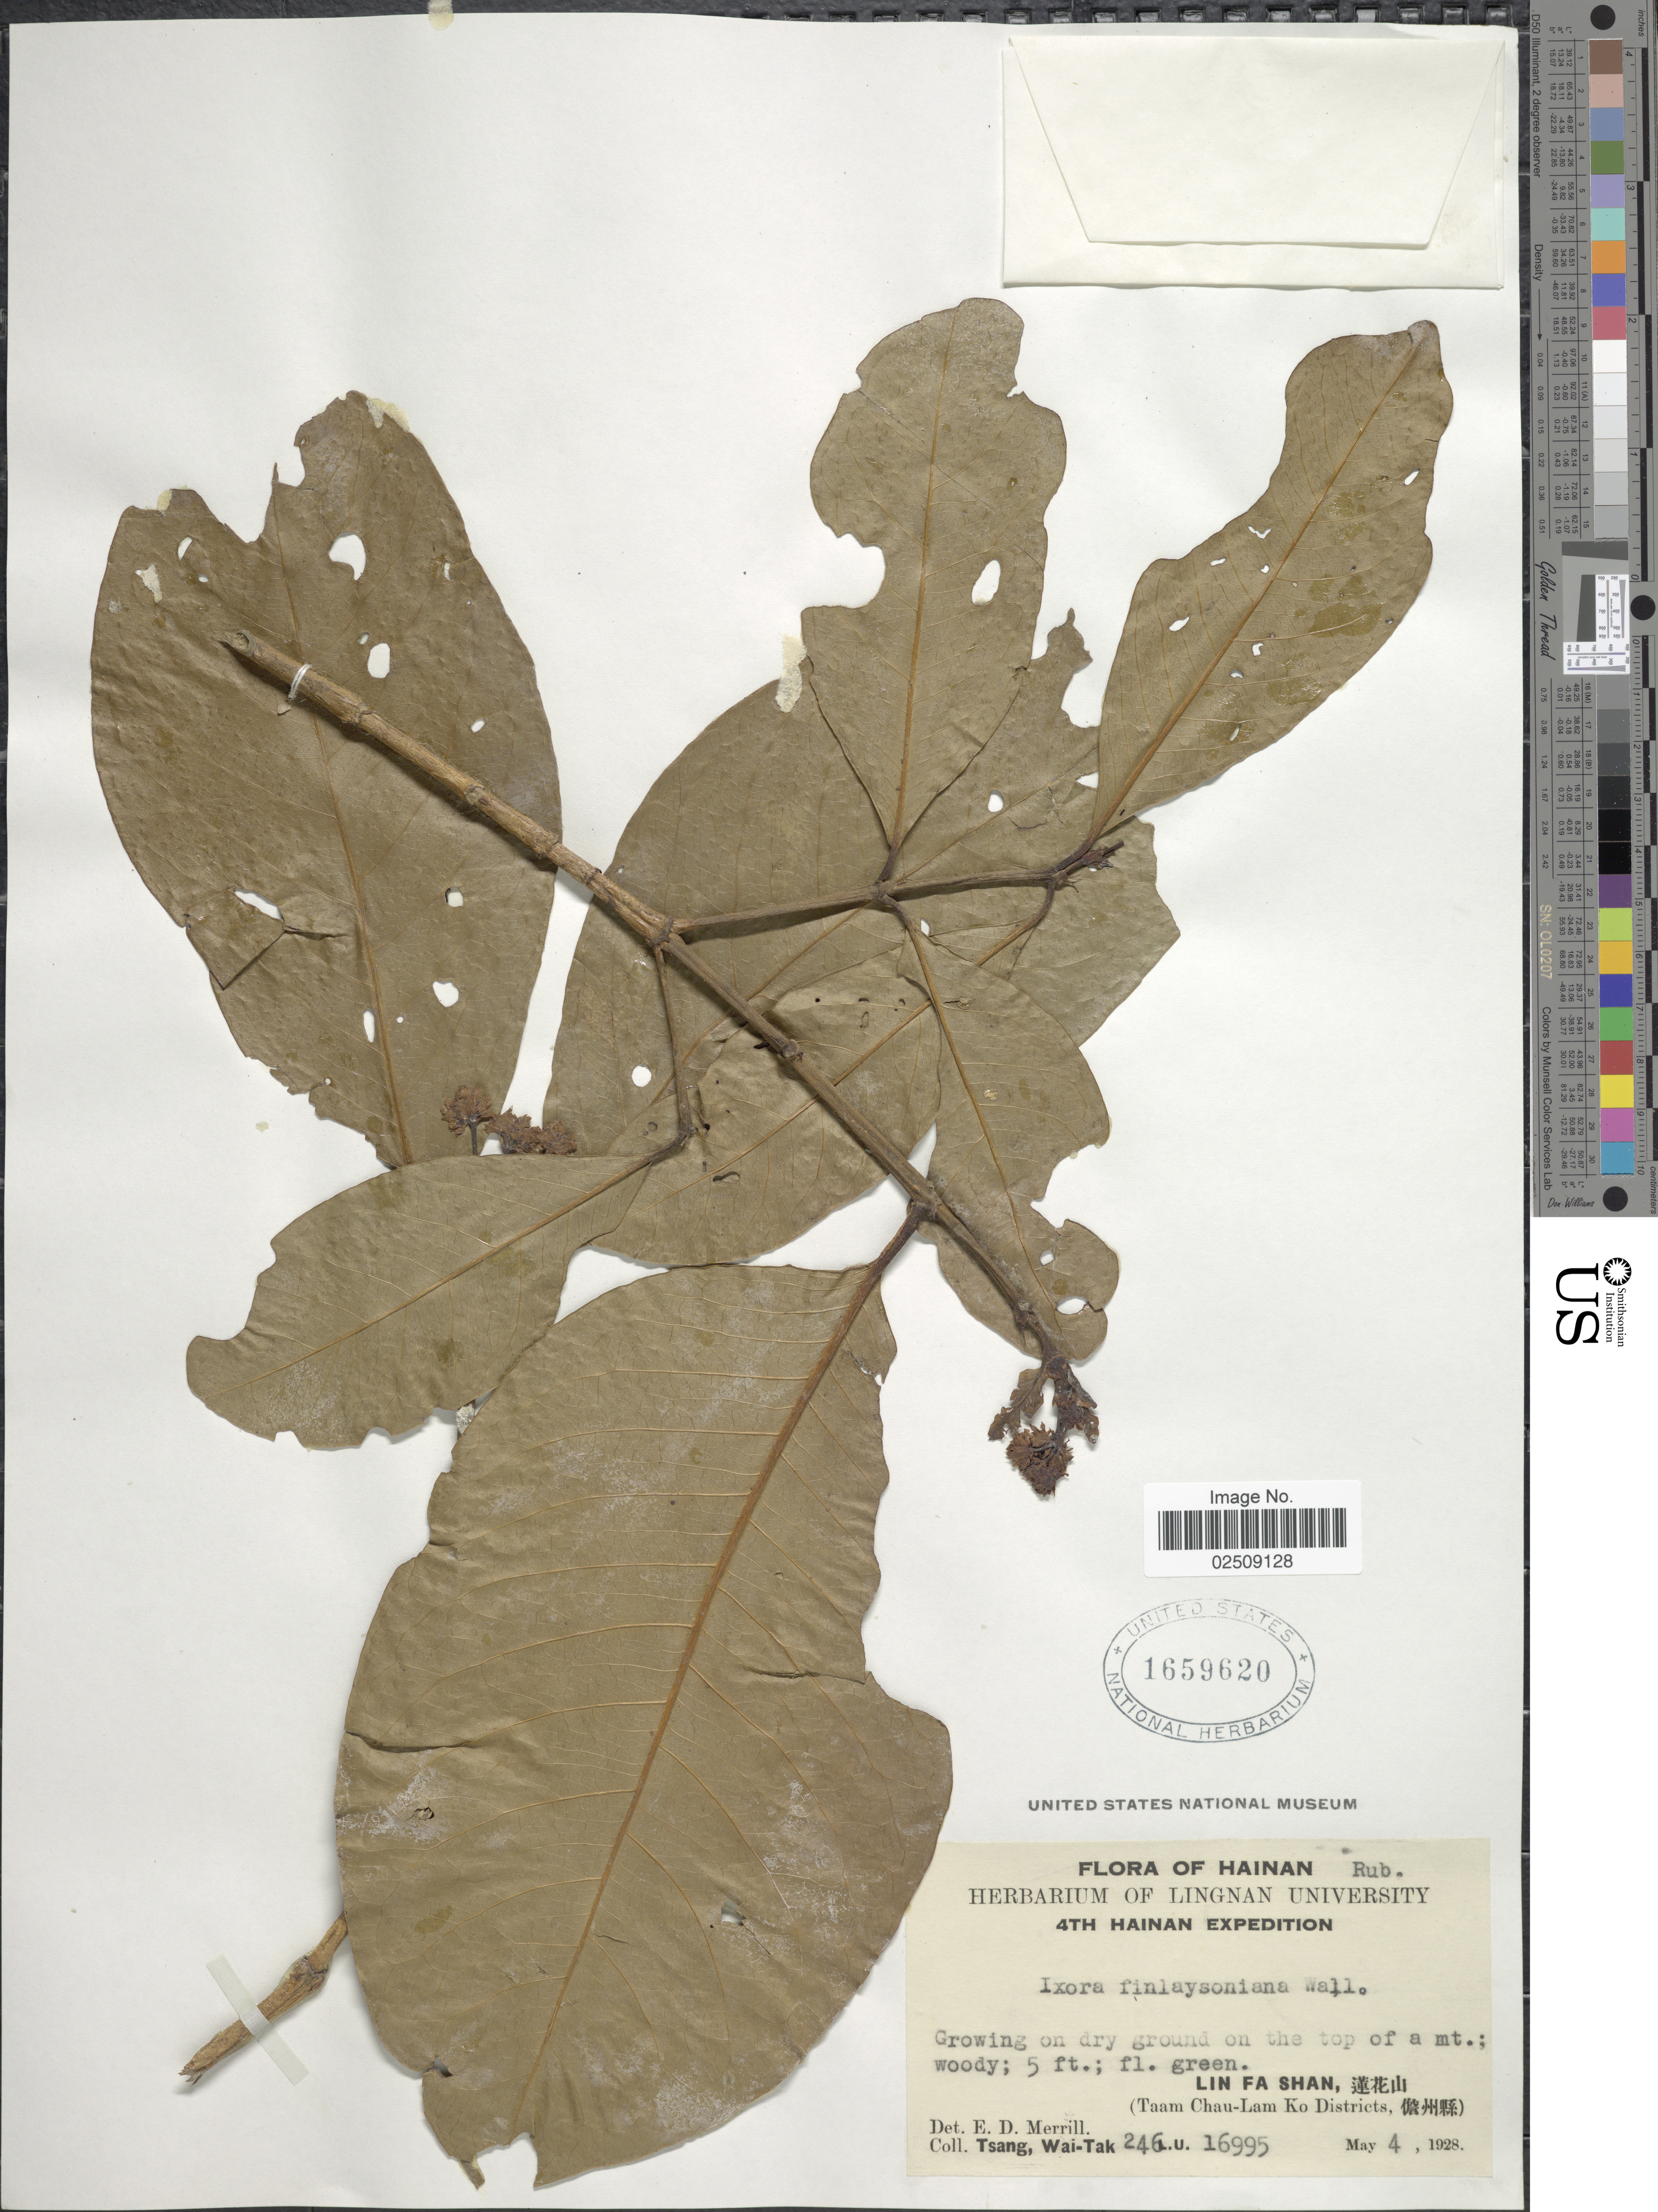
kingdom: Plantae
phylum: Tracheophyta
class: Magnoliopsida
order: Gentianales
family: Rubiaceae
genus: Ixora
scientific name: Ixora finlaysoniana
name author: Wall. ex G. Don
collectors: W. T. Tsang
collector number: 246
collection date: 1928-05-04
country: China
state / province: Hainan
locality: Lin Fa Shan, (Taam Chau- Lam Ko Districts)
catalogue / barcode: US 1659620